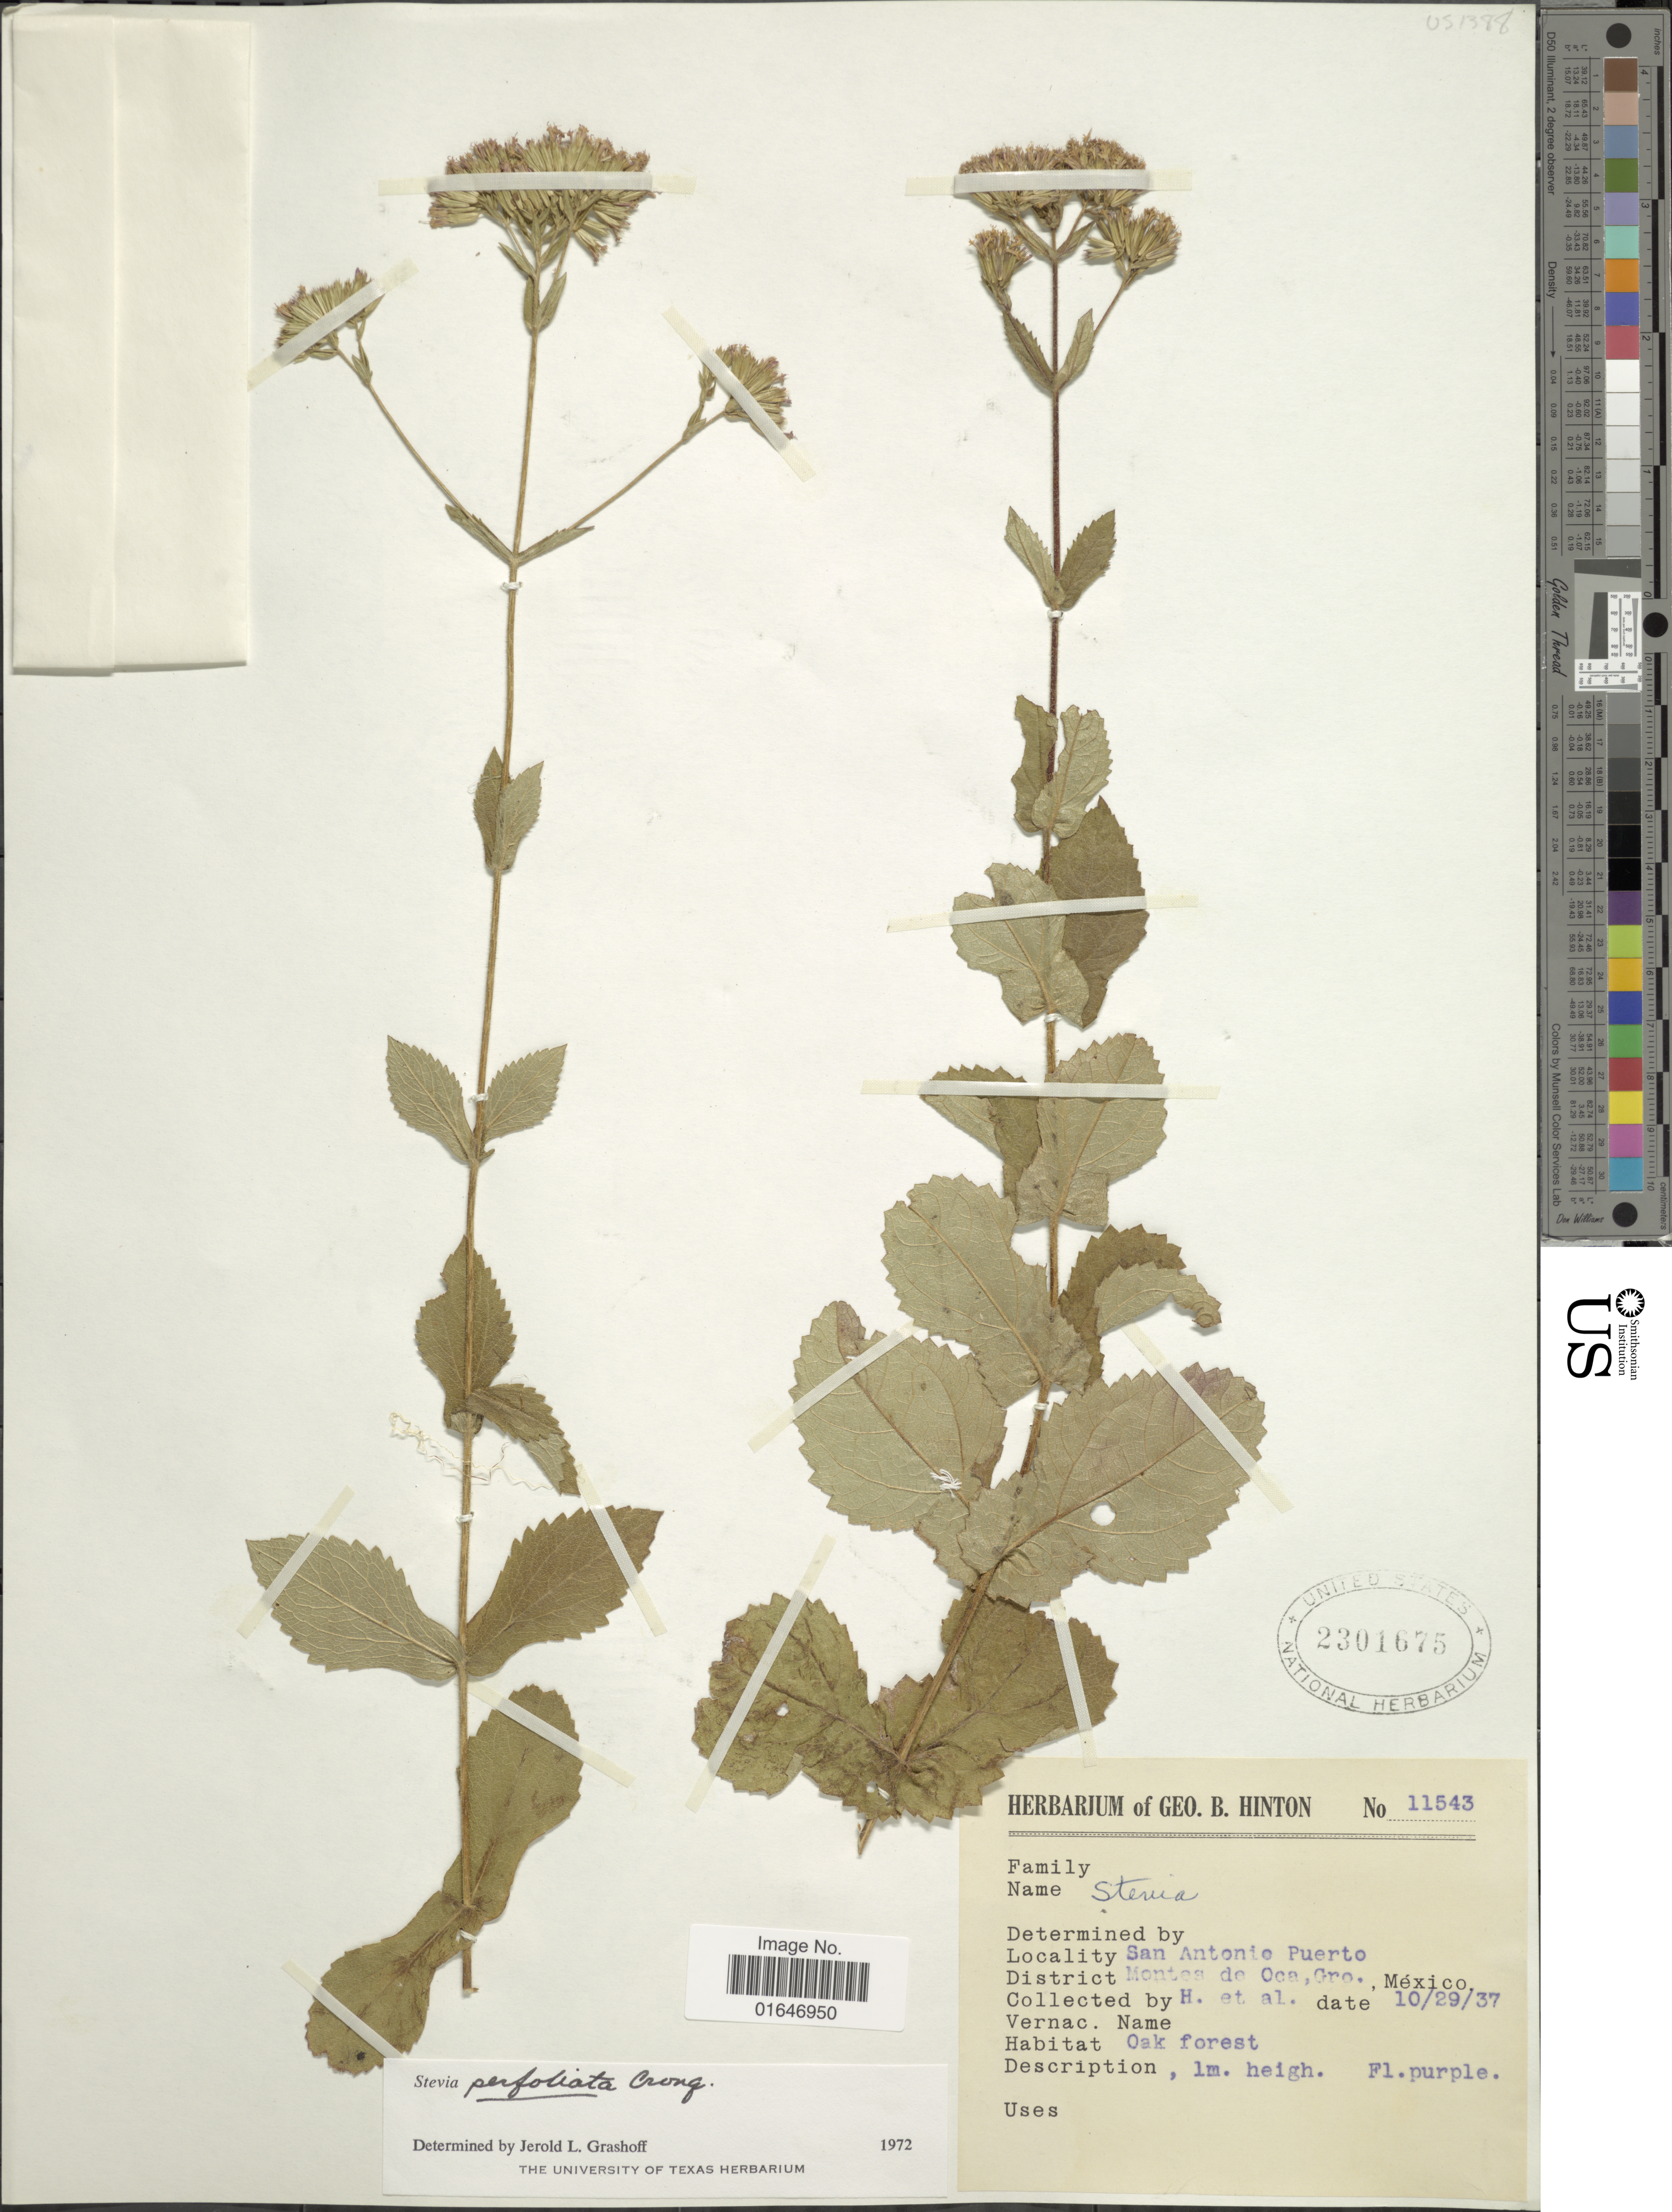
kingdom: Plantae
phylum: Tracheophyta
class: Magnoliopsida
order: Asterales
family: Asteraceae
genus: Stevia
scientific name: Stevia perfoliata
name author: Cronq.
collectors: G. B. Hinton & et al.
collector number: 11543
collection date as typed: Transcribed d/m/y: 29/10/37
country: Mexico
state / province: Guerrero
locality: San Antonio Puerto, District Montes de Oca.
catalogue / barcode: US 2301675